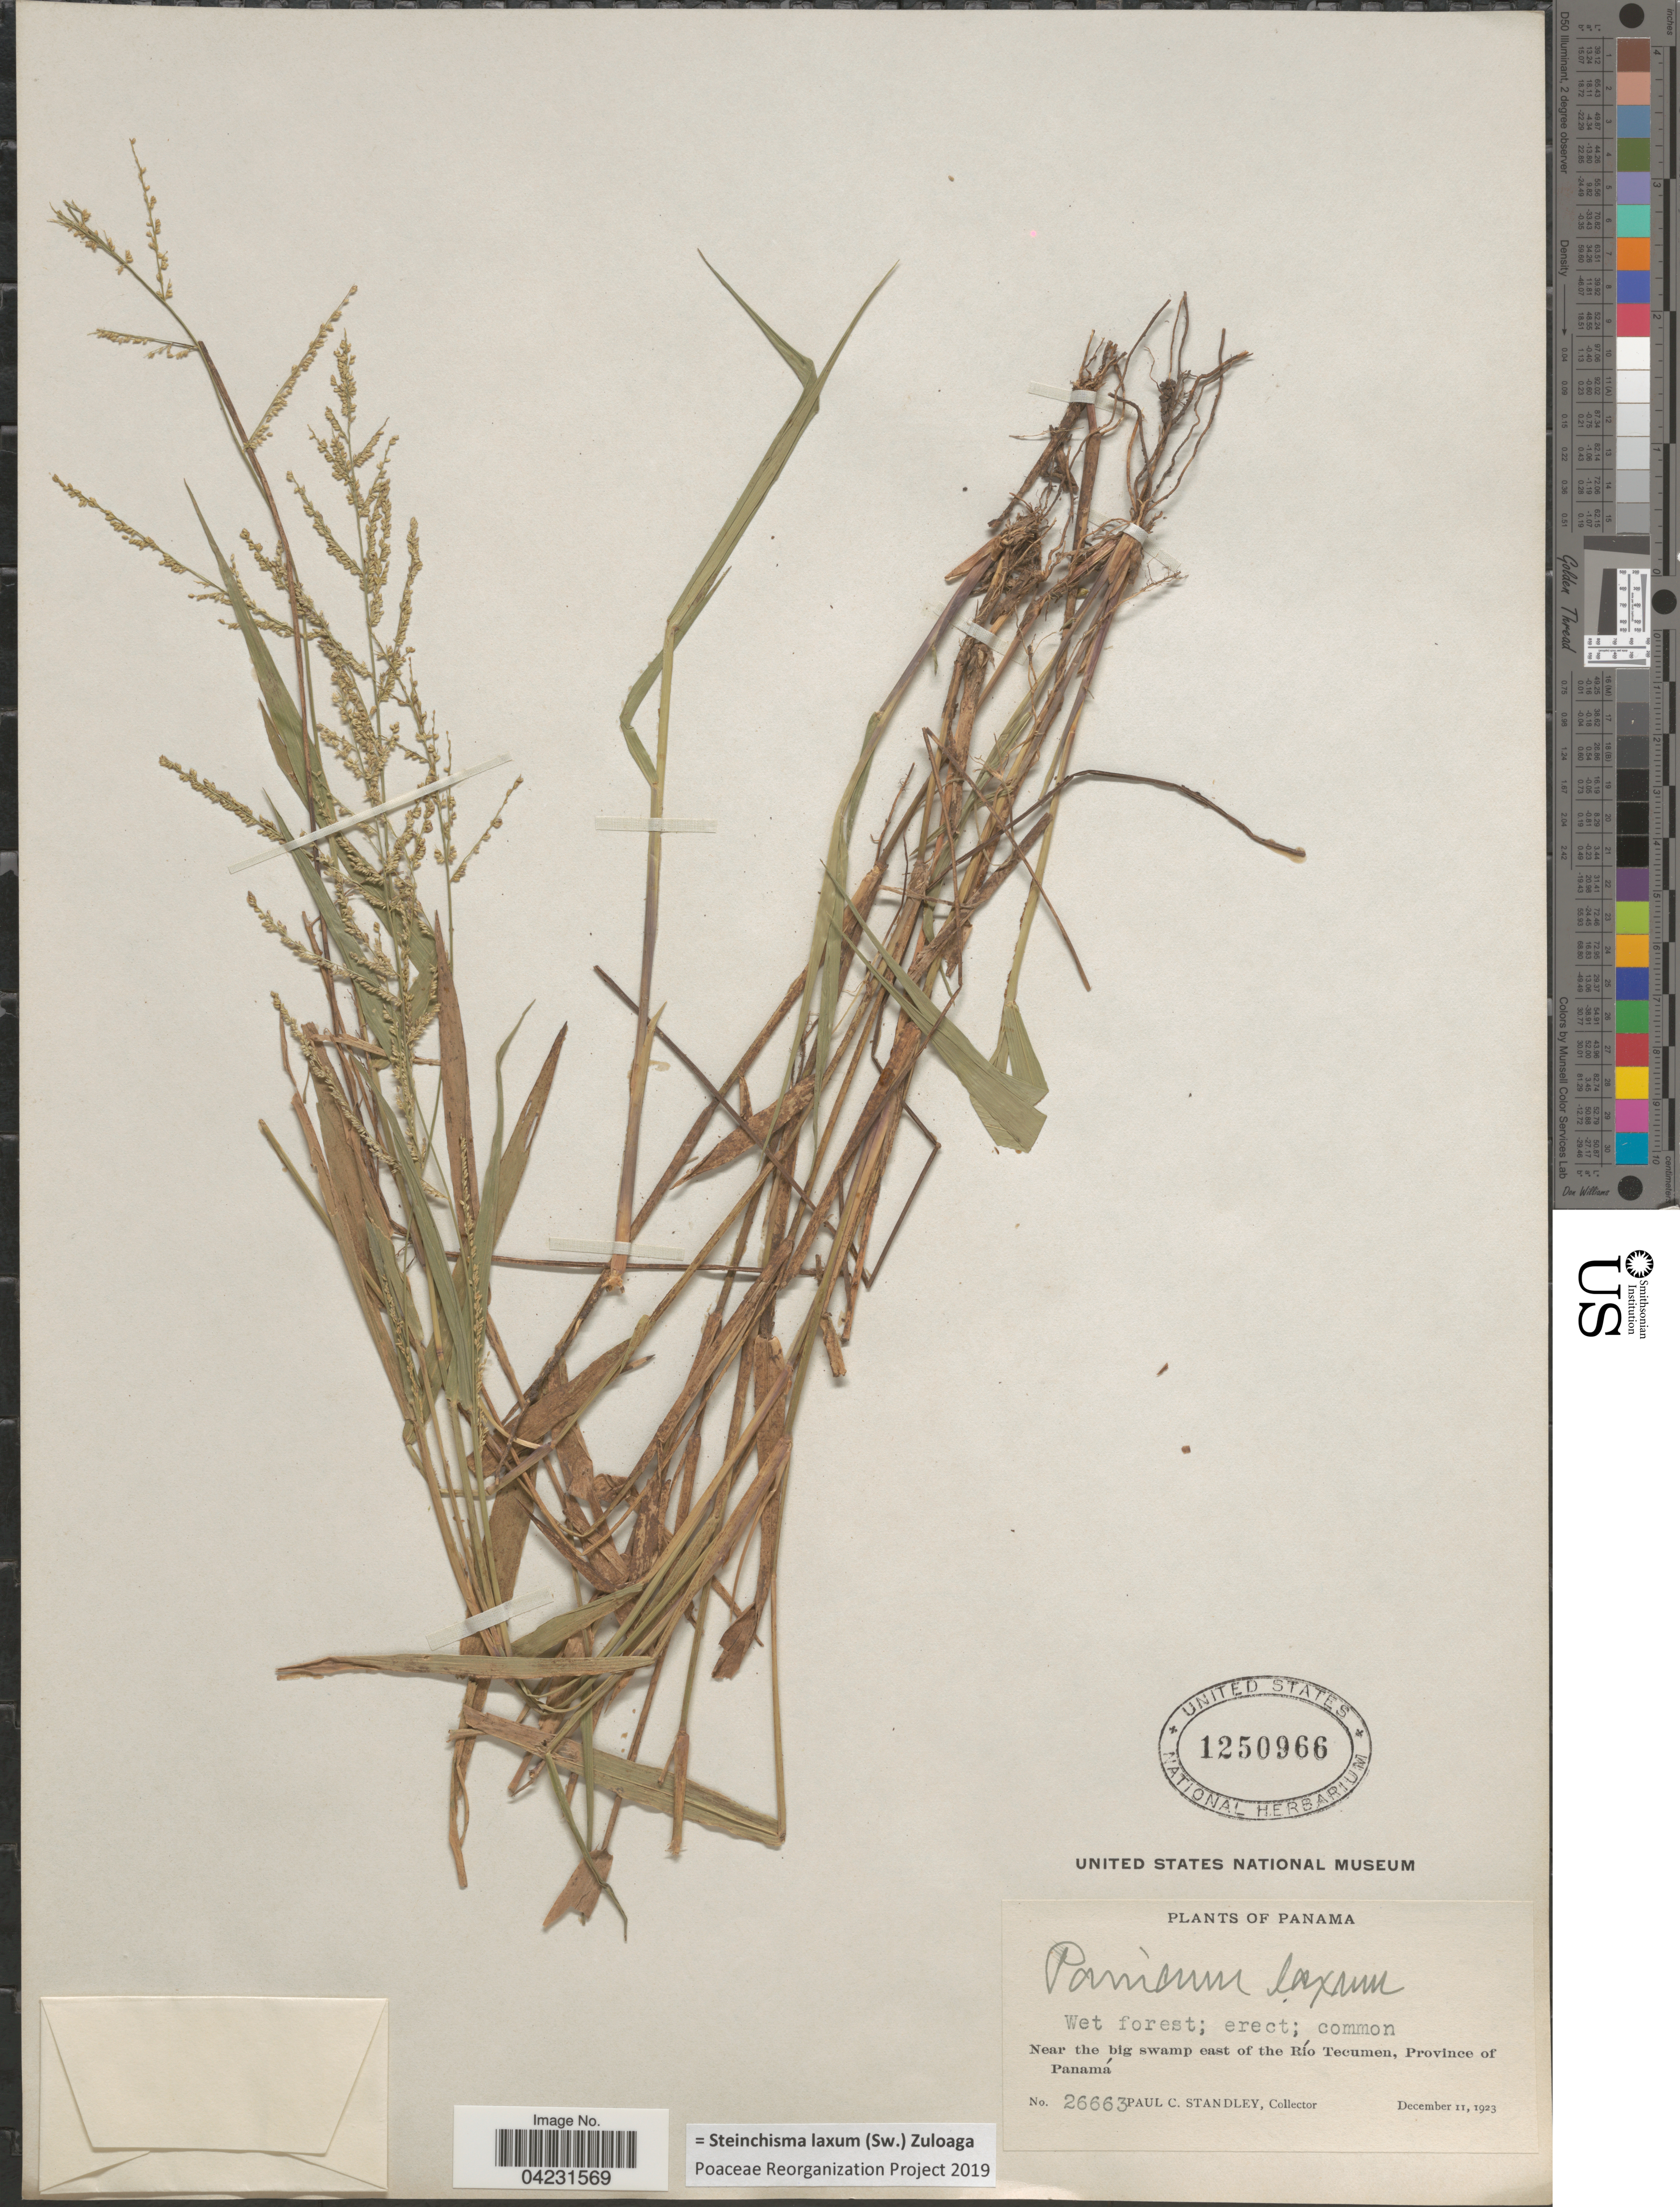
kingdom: Plantae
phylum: Tracheophyta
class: Liliopsida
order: Poales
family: Poaceae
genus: Steinchisma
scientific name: Steinchisma laxum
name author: (Sw.) Zuloaga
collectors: P. C. Standley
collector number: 26663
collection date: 1923-12-11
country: Panama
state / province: Panamá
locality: Wet forest; common. Near the big swamp east of the Río Tecumen.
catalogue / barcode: US 1250966